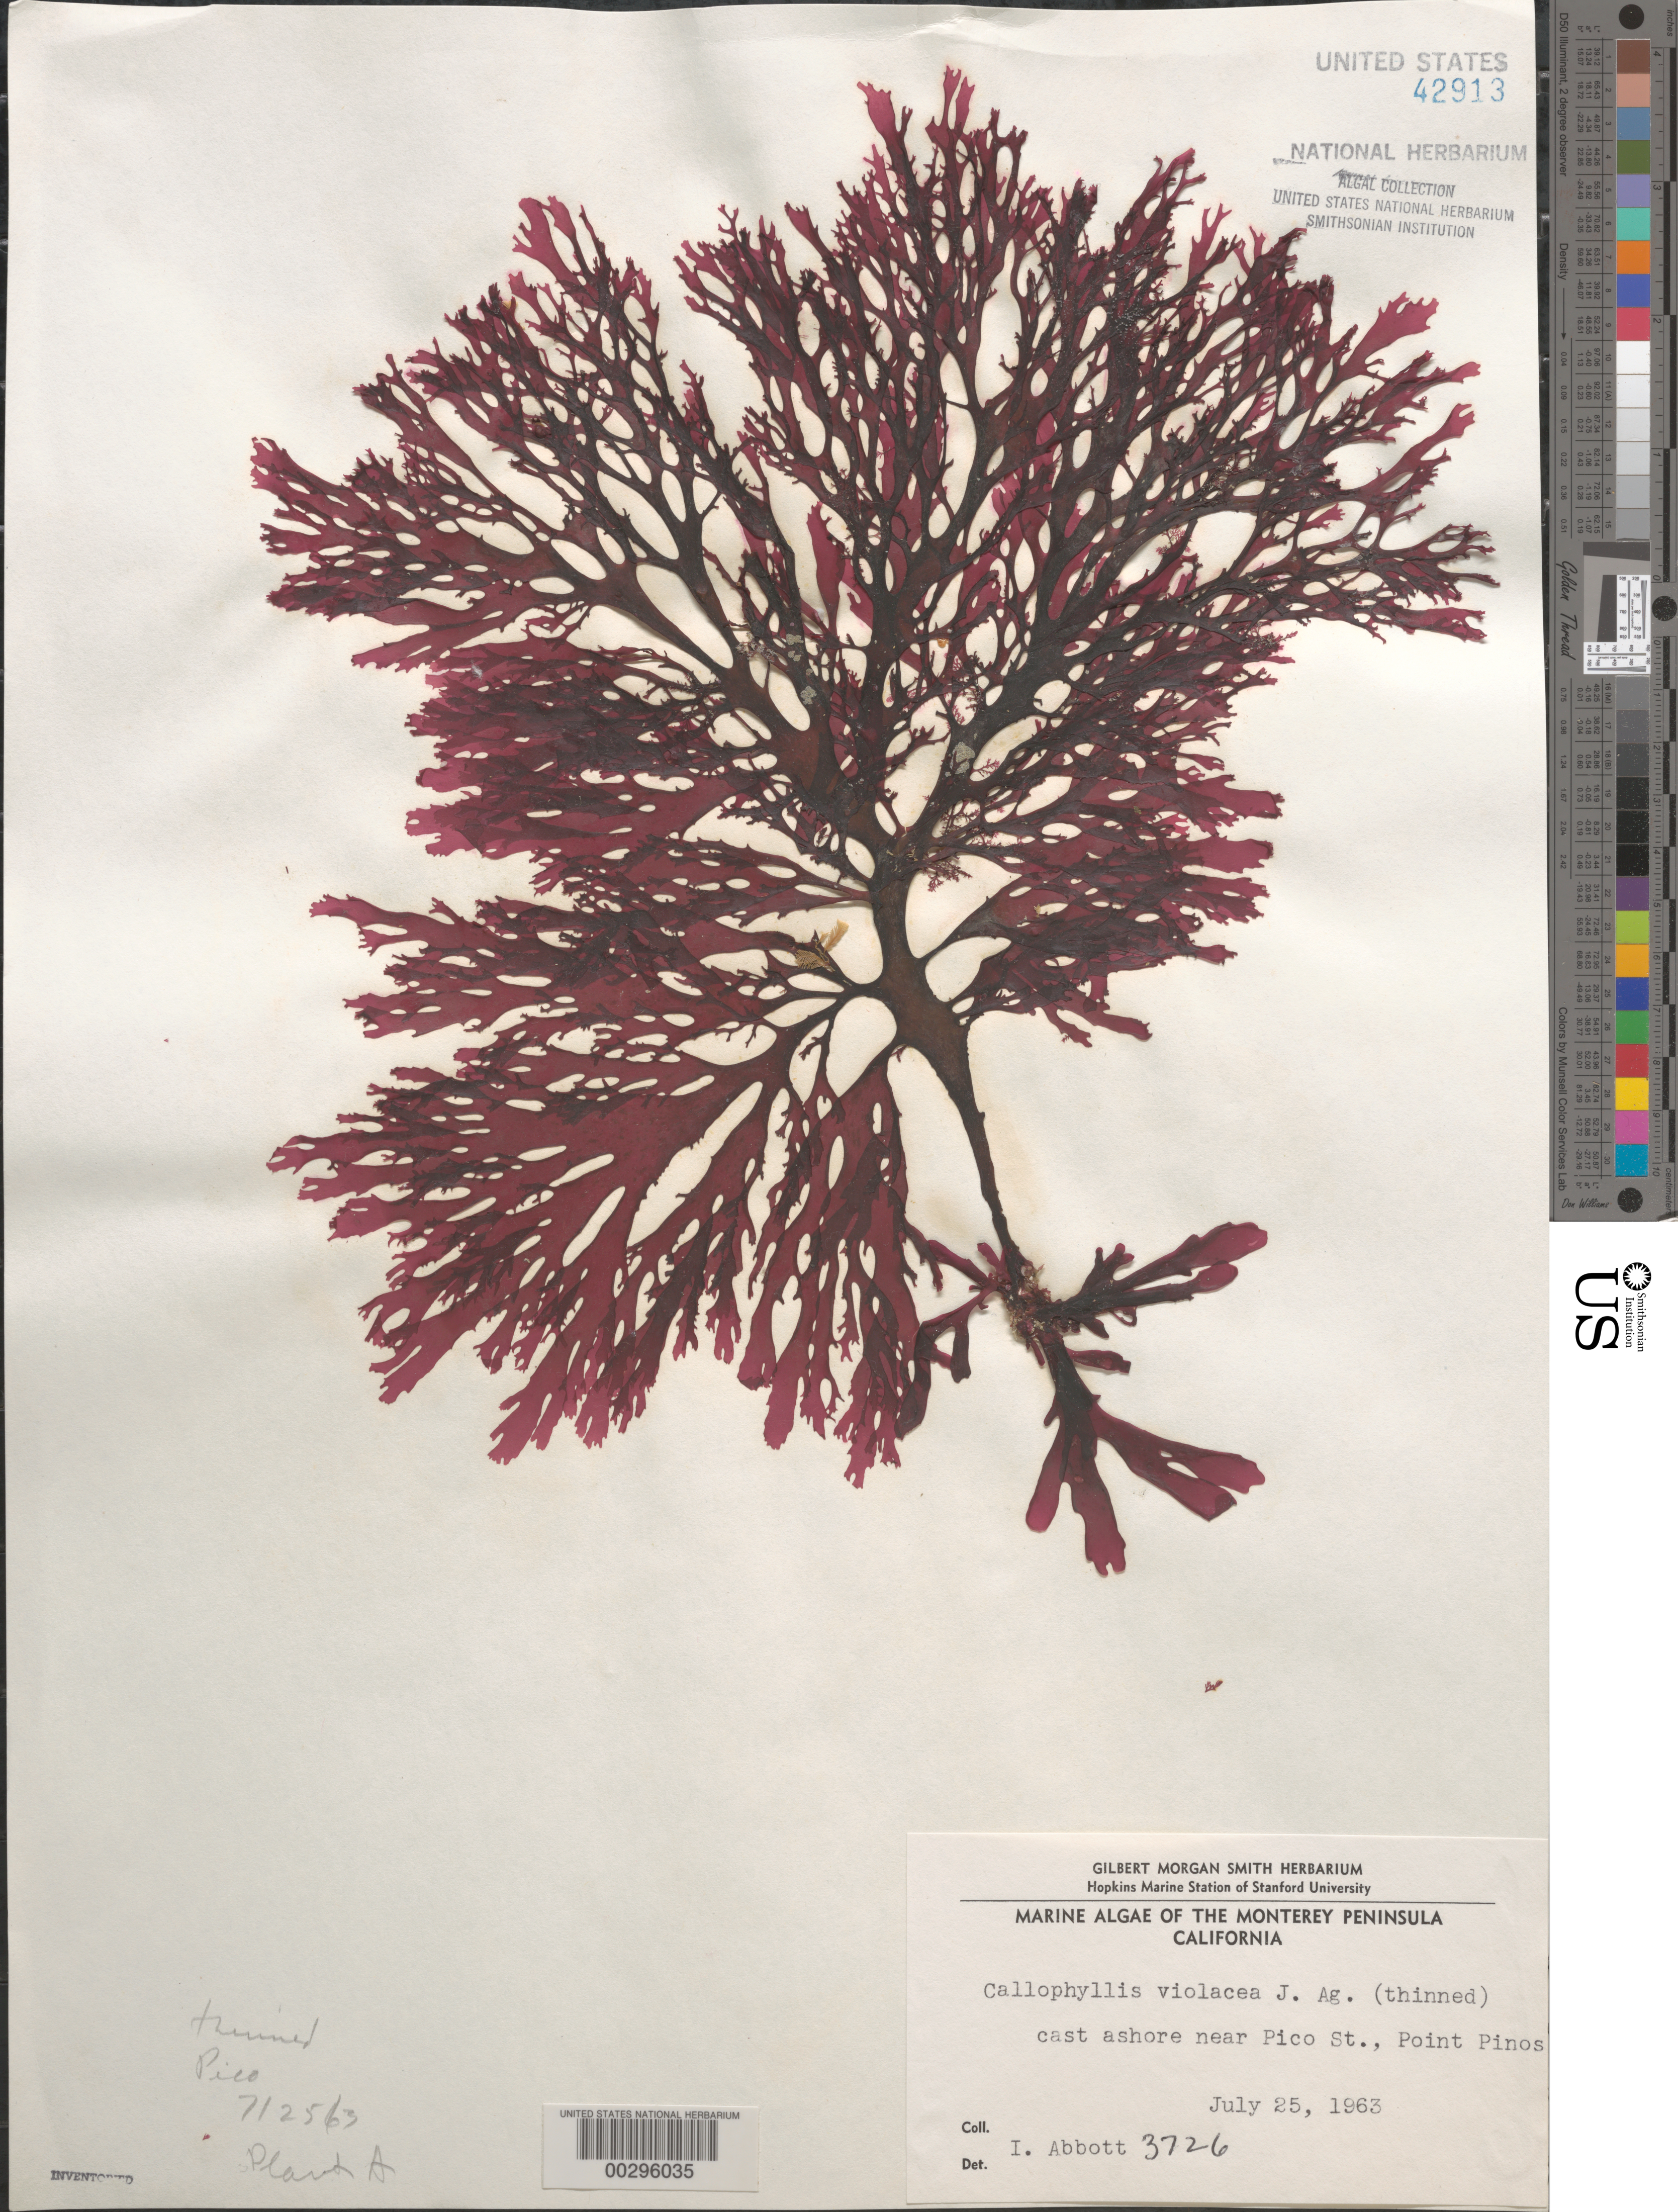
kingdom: Plantae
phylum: Rhodophyta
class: Florideophyceae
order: Gigartinales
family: Kallymeniaceae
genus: Callophyllis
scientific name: Callophyllis violacea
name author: J. Agardh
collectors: I. A. Abbott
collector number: IAA 3726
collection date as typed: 25 Jul 1963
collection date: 1963-07-25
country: United States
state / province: California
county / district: Monterey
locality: Point Pinos, near Pico Street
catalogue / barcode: US 42913